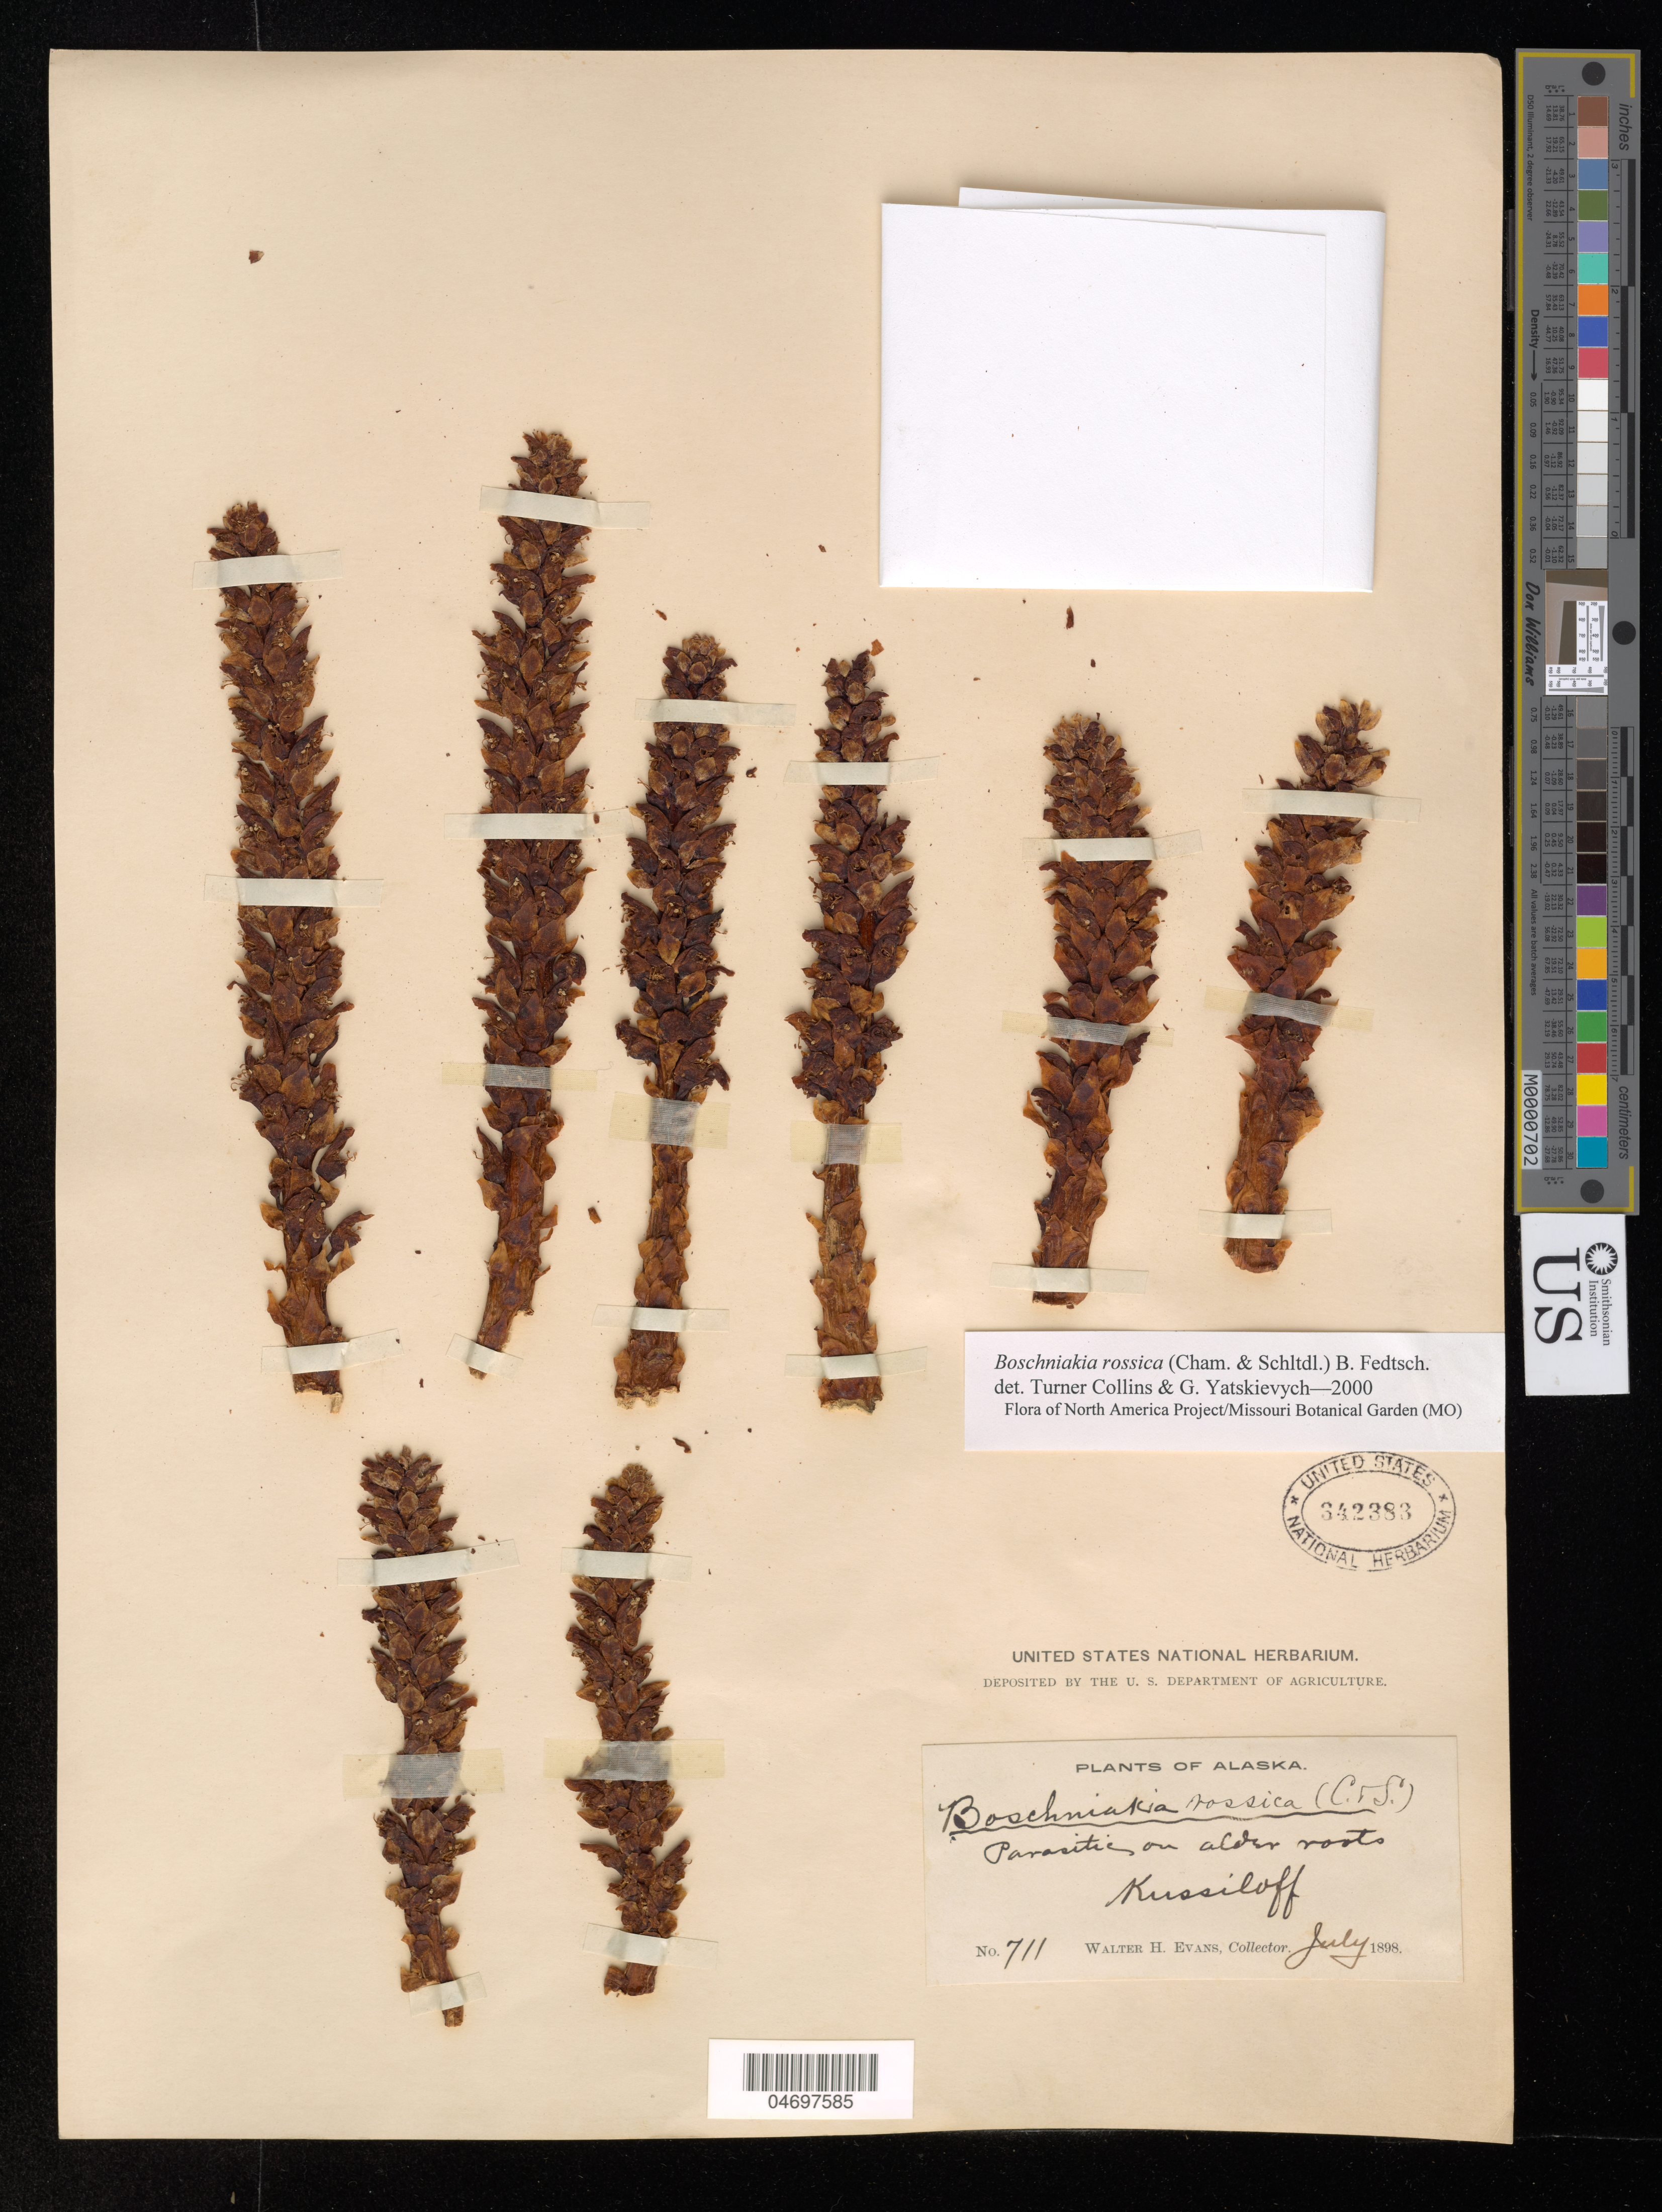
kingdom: Plantae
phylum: Tracheophyta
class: Magnoliopsida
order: Lamiales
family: Orobanchaceae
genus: Boschniakia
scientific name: Boschniakia rossica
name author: (Cham. & Schltdl.) B. Fedtsch.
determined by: Collins, L. T.; Yatskievych, G. A.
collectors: W. H. Evans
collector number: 711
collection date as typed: Jul 1898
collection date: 1898-07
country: United States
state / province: Alaska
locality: Kussiloff.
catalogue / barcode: US 342383